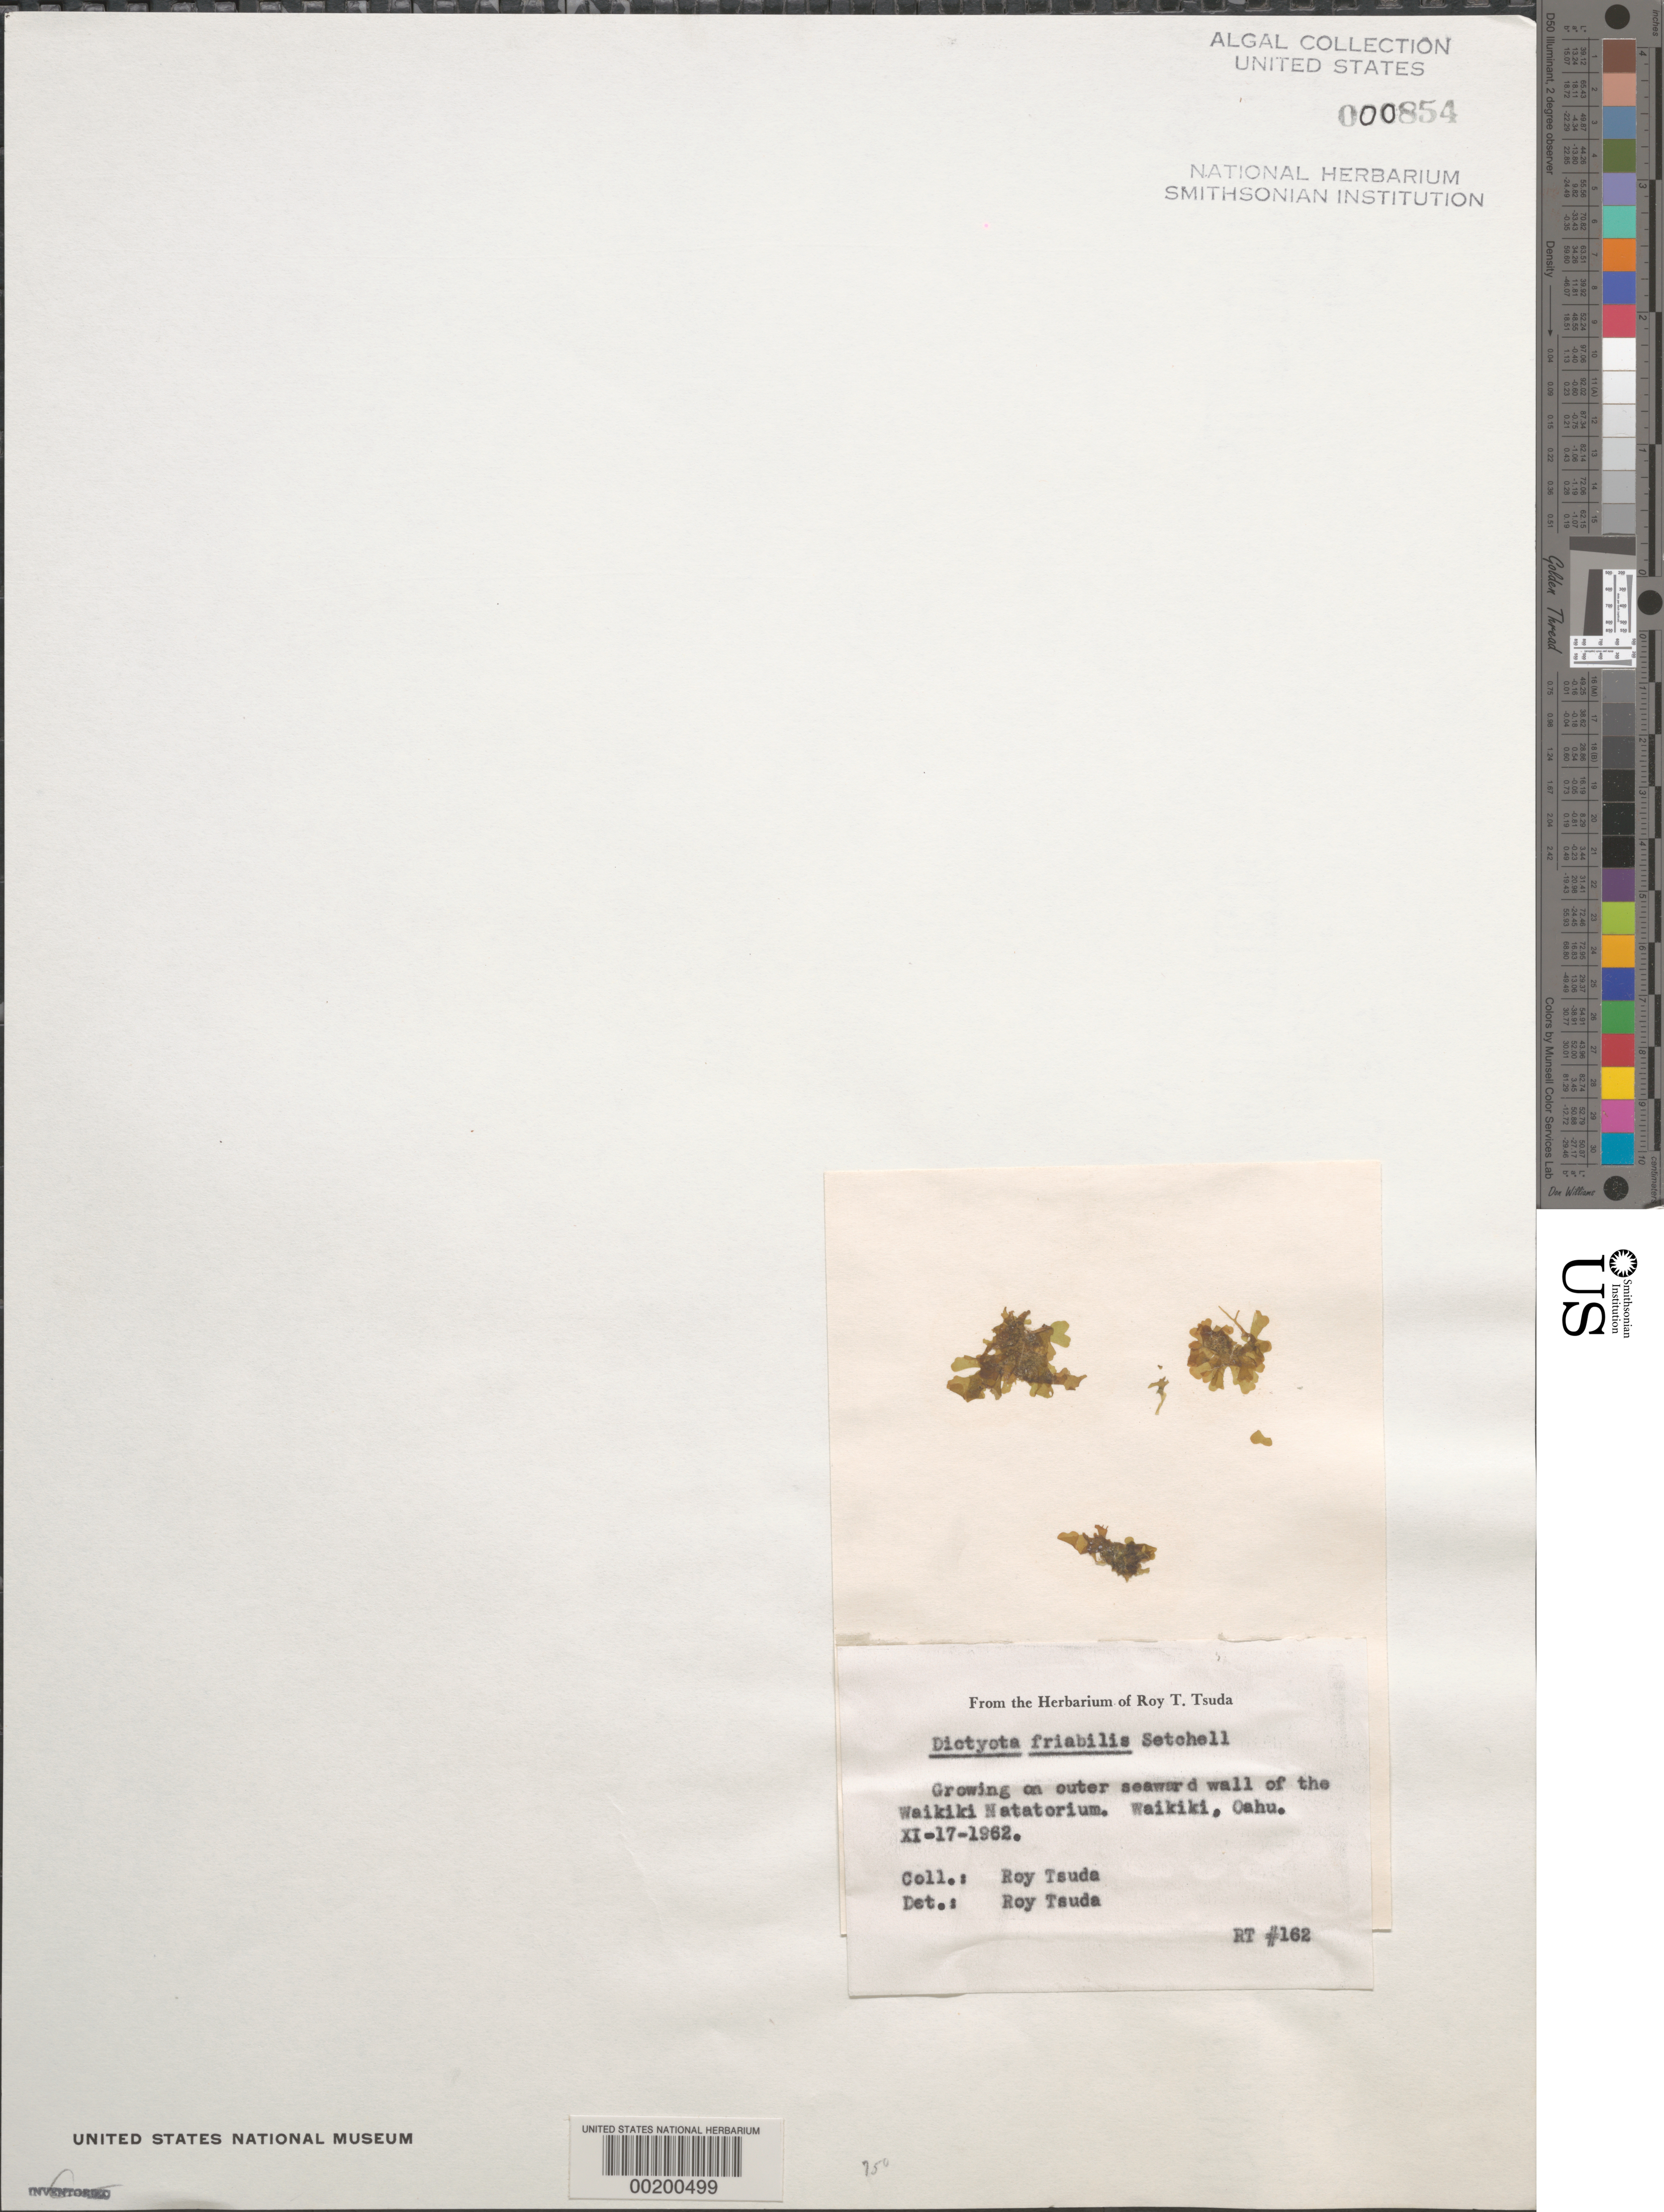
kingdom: Chromista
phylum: Ochrophyta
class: Phaeophyceae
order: Dictyotales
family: Dictyotaceae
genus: Dictyota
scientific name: Dictyota friabilis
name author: Setch.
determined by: Tsuda, R. T.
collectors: R. Tsuda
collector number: RT 162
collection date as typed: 17 Nov 1962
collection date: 1962-11-17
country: United States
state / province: Hawaii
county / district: Honolulu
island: Oahu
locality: Waikiki, Waikiki Natatorium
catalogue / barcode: US 854